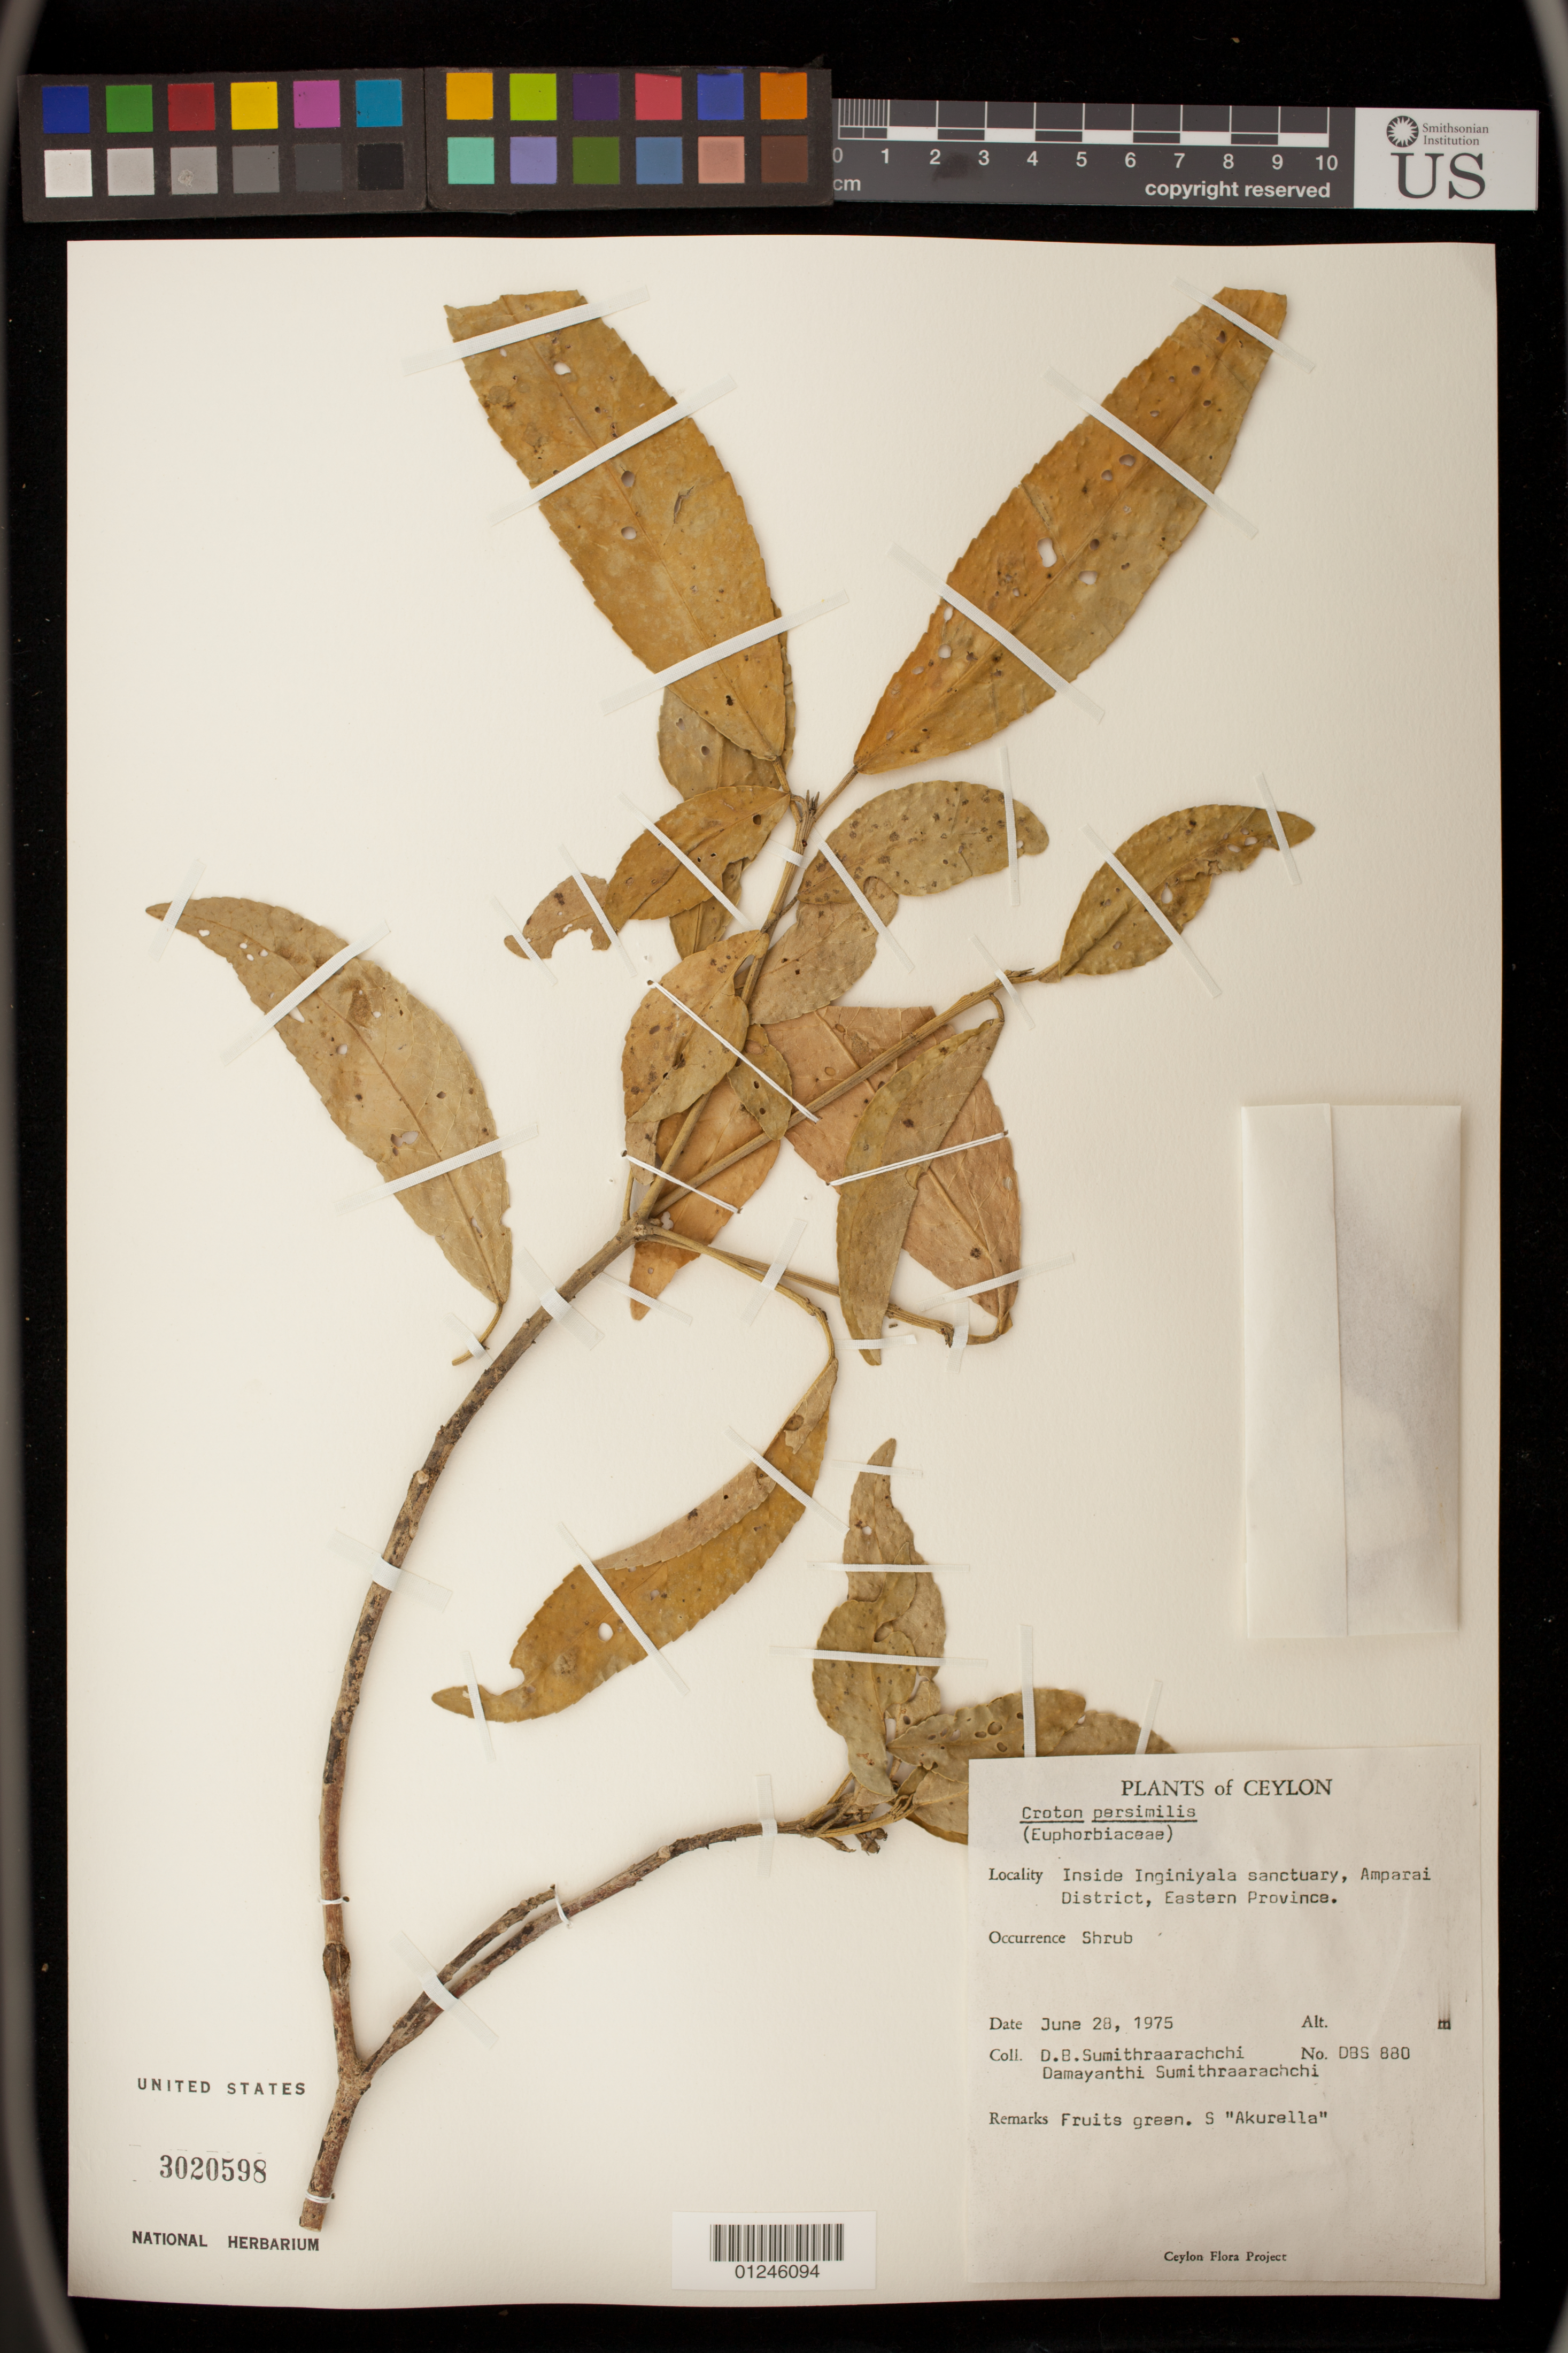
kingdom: Plantae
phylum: Tracheophyta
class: Magnoliopsida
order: Malpighiales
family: Euphorbiaceae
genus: Croton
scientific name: Croton persimilis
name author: Müll. Arg.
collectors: D. B. Sumithraarachchi & D. Sumithraarachchi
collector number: DBS 880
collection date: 1975-06-28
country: Sri Lanka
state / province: Eastern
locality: Inside Inginiyala sanctuary, Amparai District.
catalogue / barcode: US 3020598